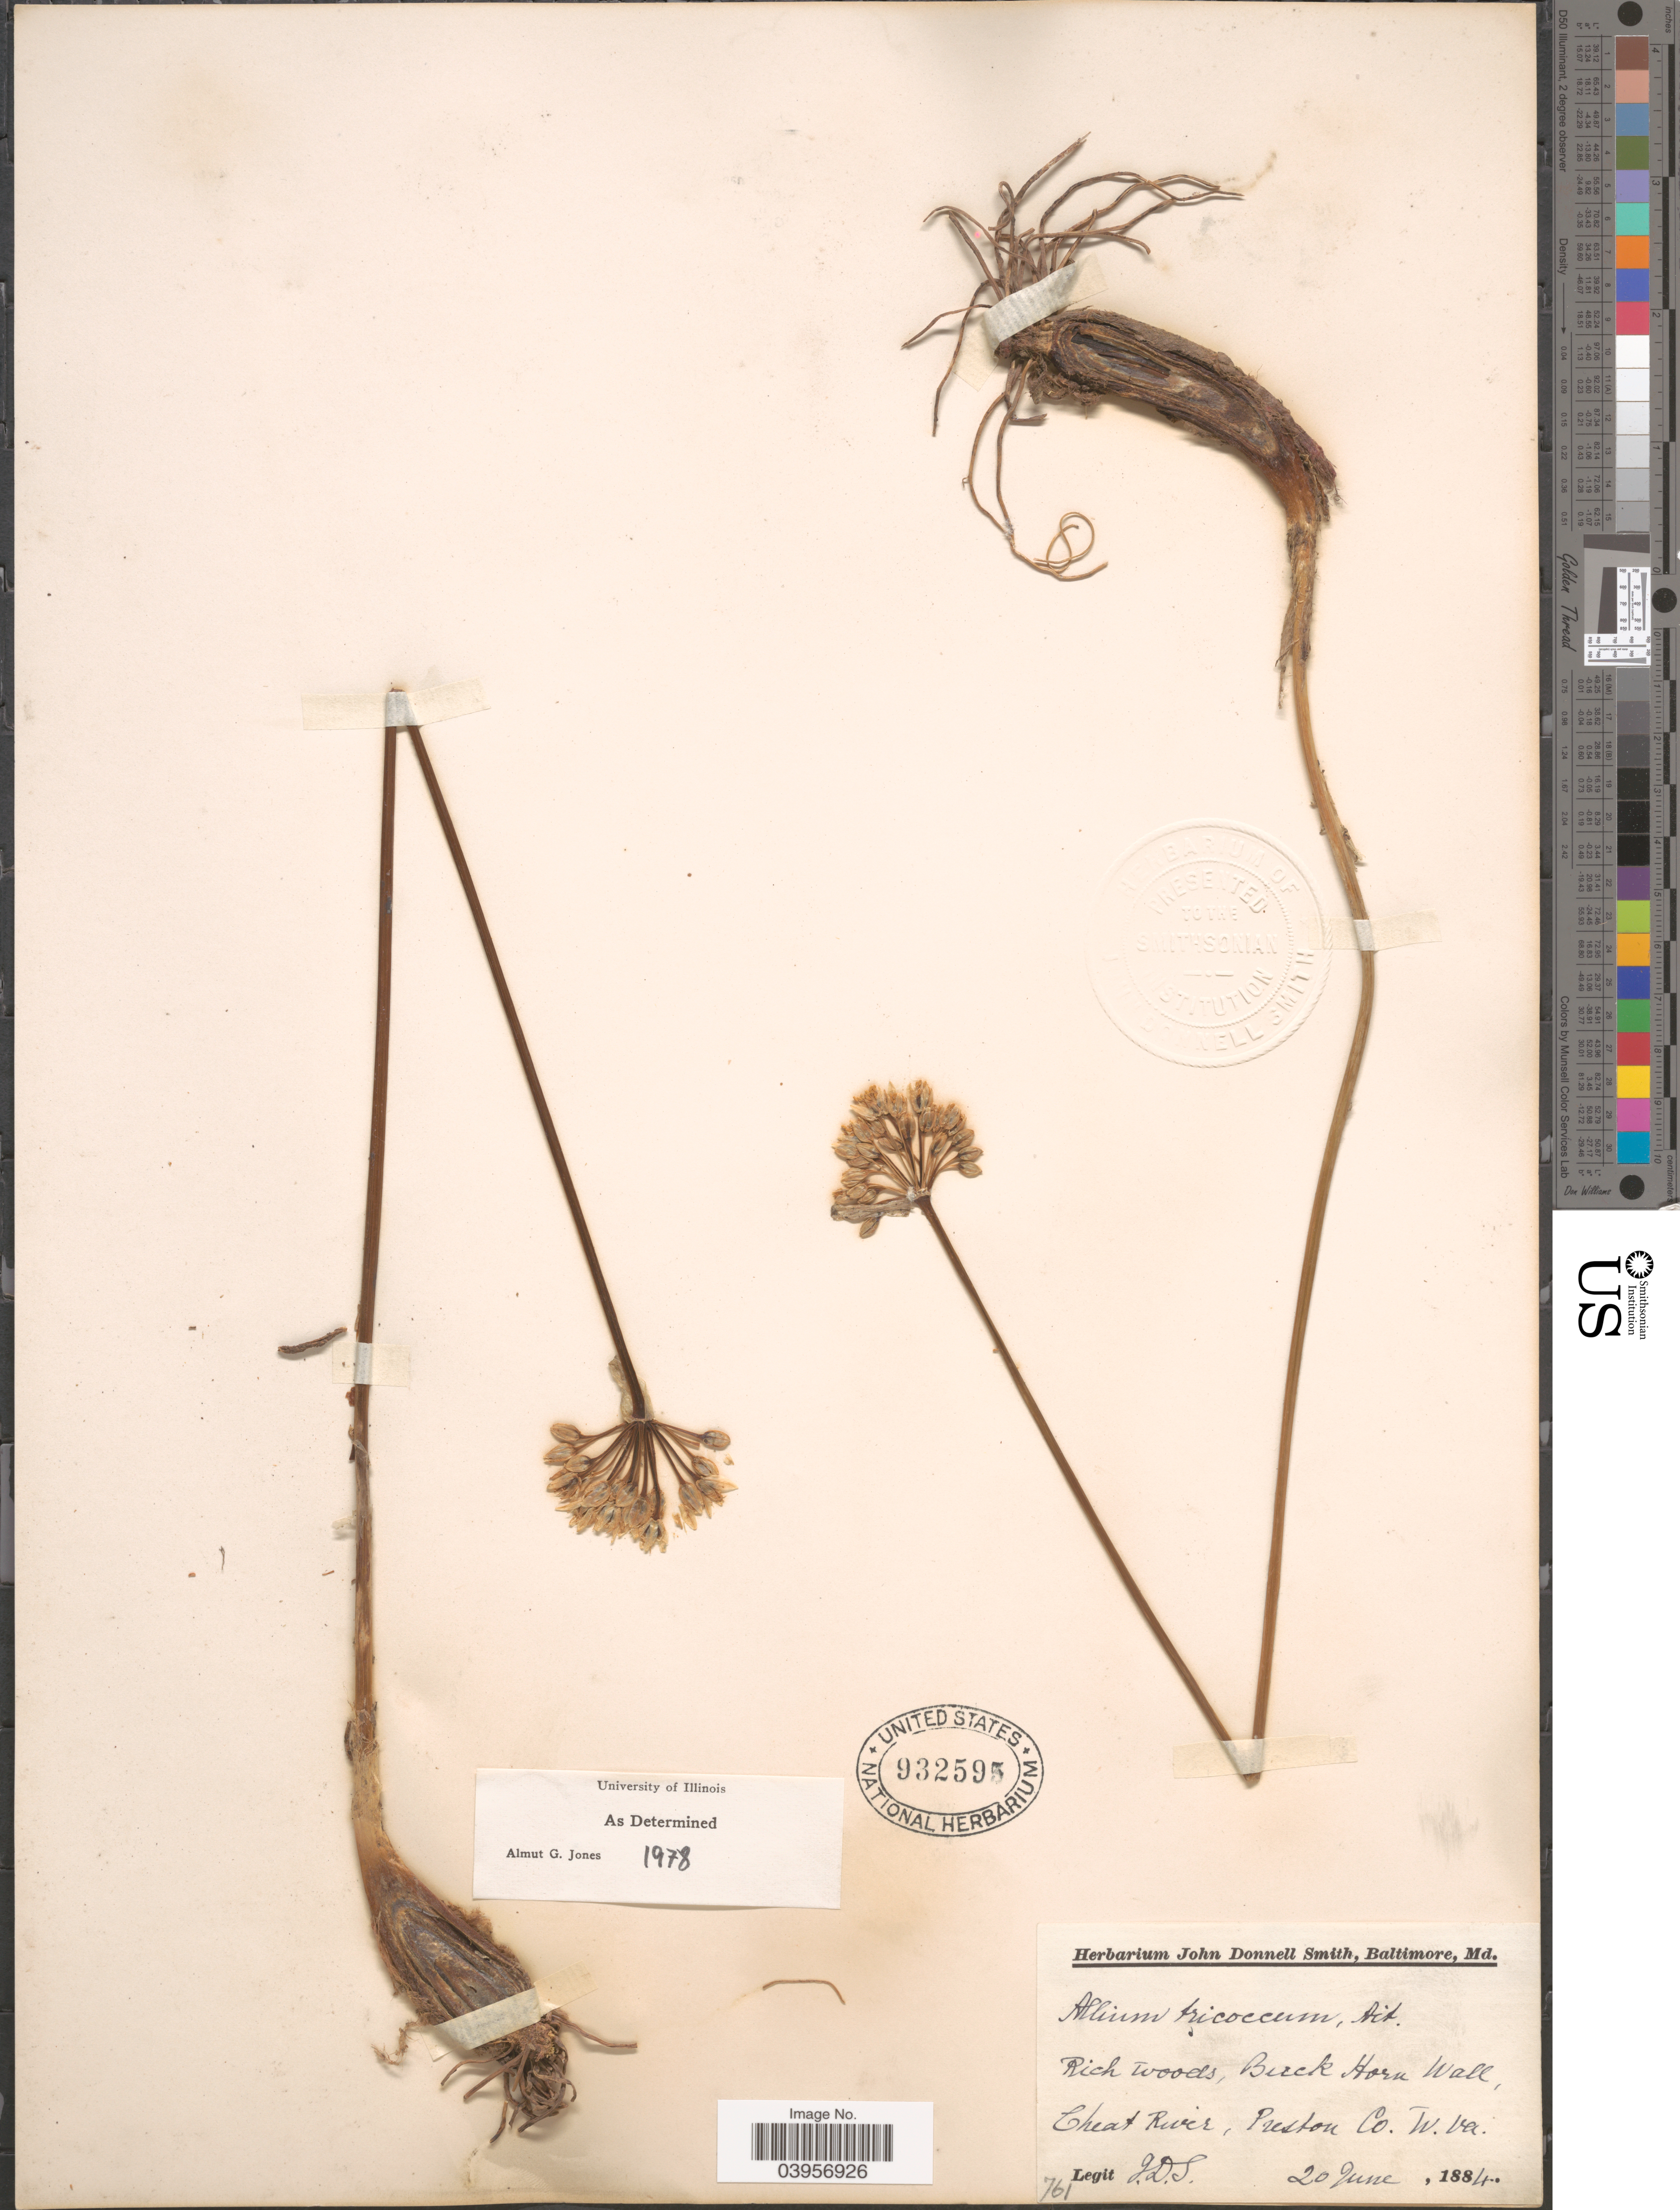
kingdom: Plantae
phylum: Tracheophyta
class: Liliopsida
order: Asparagales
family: Amaryllidaceae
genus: Allium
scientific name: Allium tricoccum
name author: Aiton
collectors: J. Donnell Smith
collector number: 761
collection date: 1884-06-20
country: United States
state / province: West Virginia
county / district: Preston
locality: Rich woods, Buck Horn Wall, Cheat River, Preston Co.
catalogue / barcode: US 932595